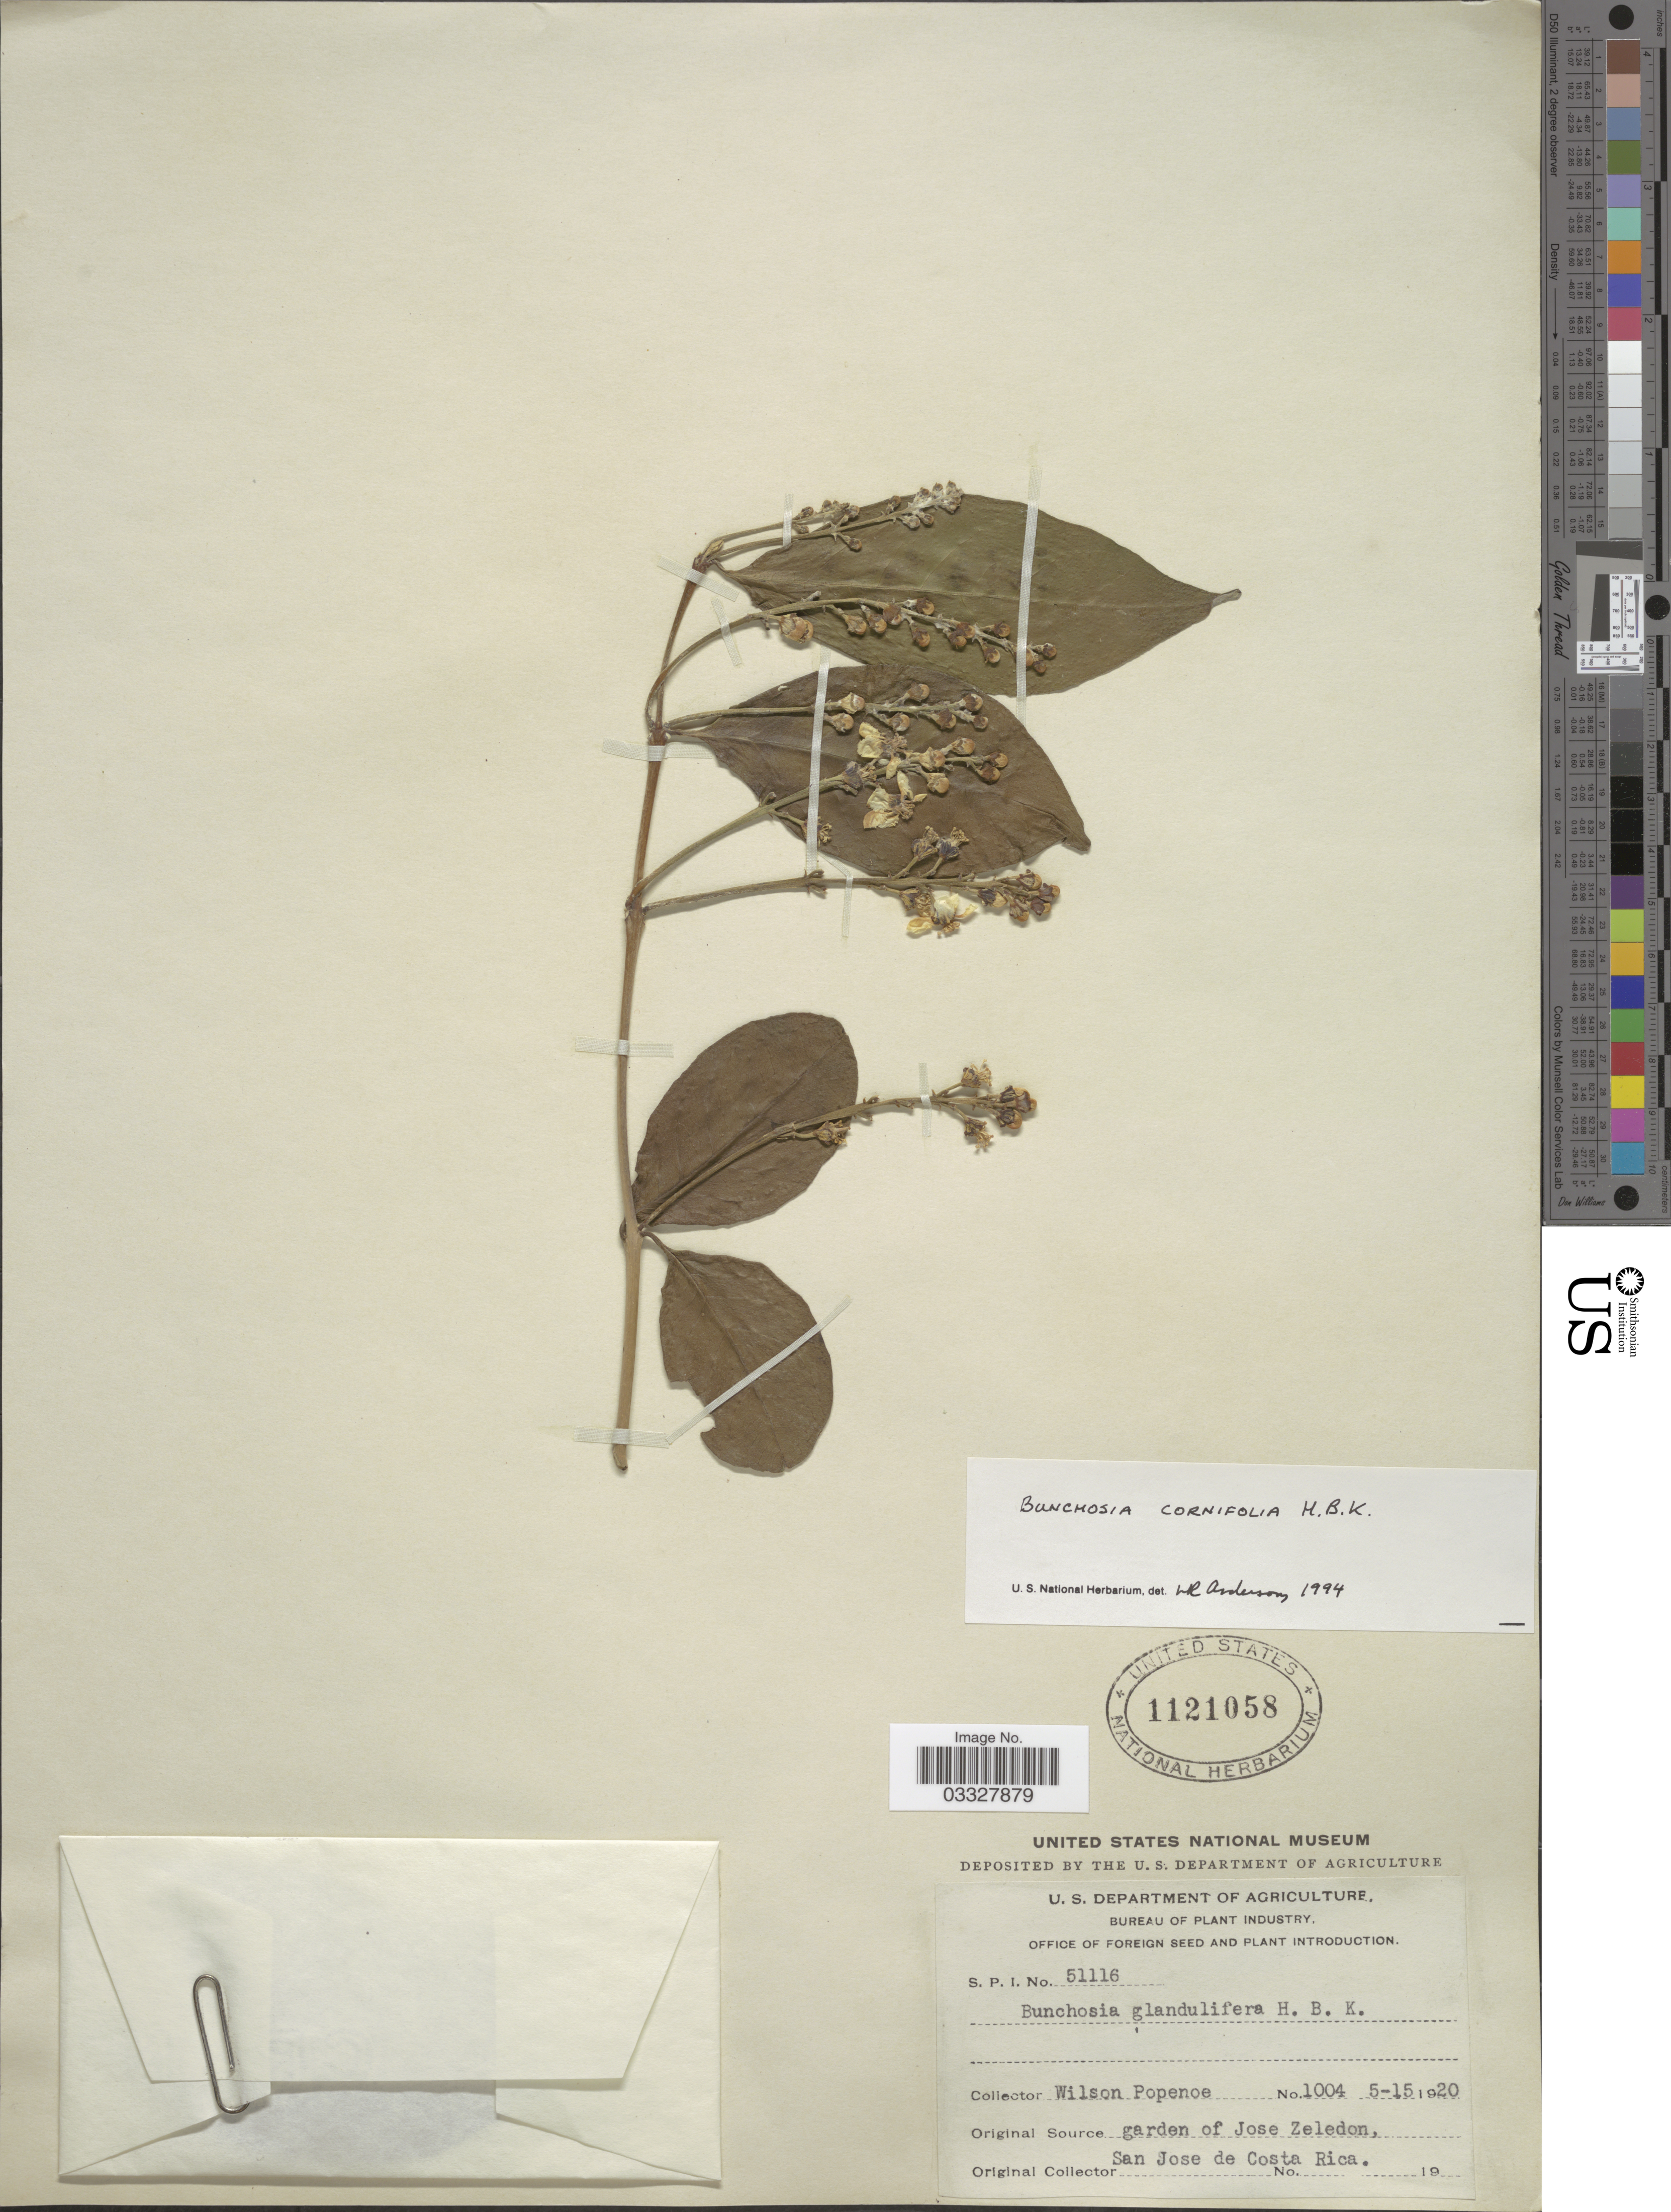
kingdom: Plantae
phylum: Tracheophyta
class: Magnoliopsida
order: Malpighiales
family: Malpighiaceae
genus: Bunchosia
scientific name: Bunchosia cornifolia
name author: Kunth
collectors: F. Popenoe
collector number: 1004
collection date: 1920-05-15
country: Costa Rica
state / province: San José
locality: Garden of Jose Zeledon.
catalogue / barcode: US 1121058